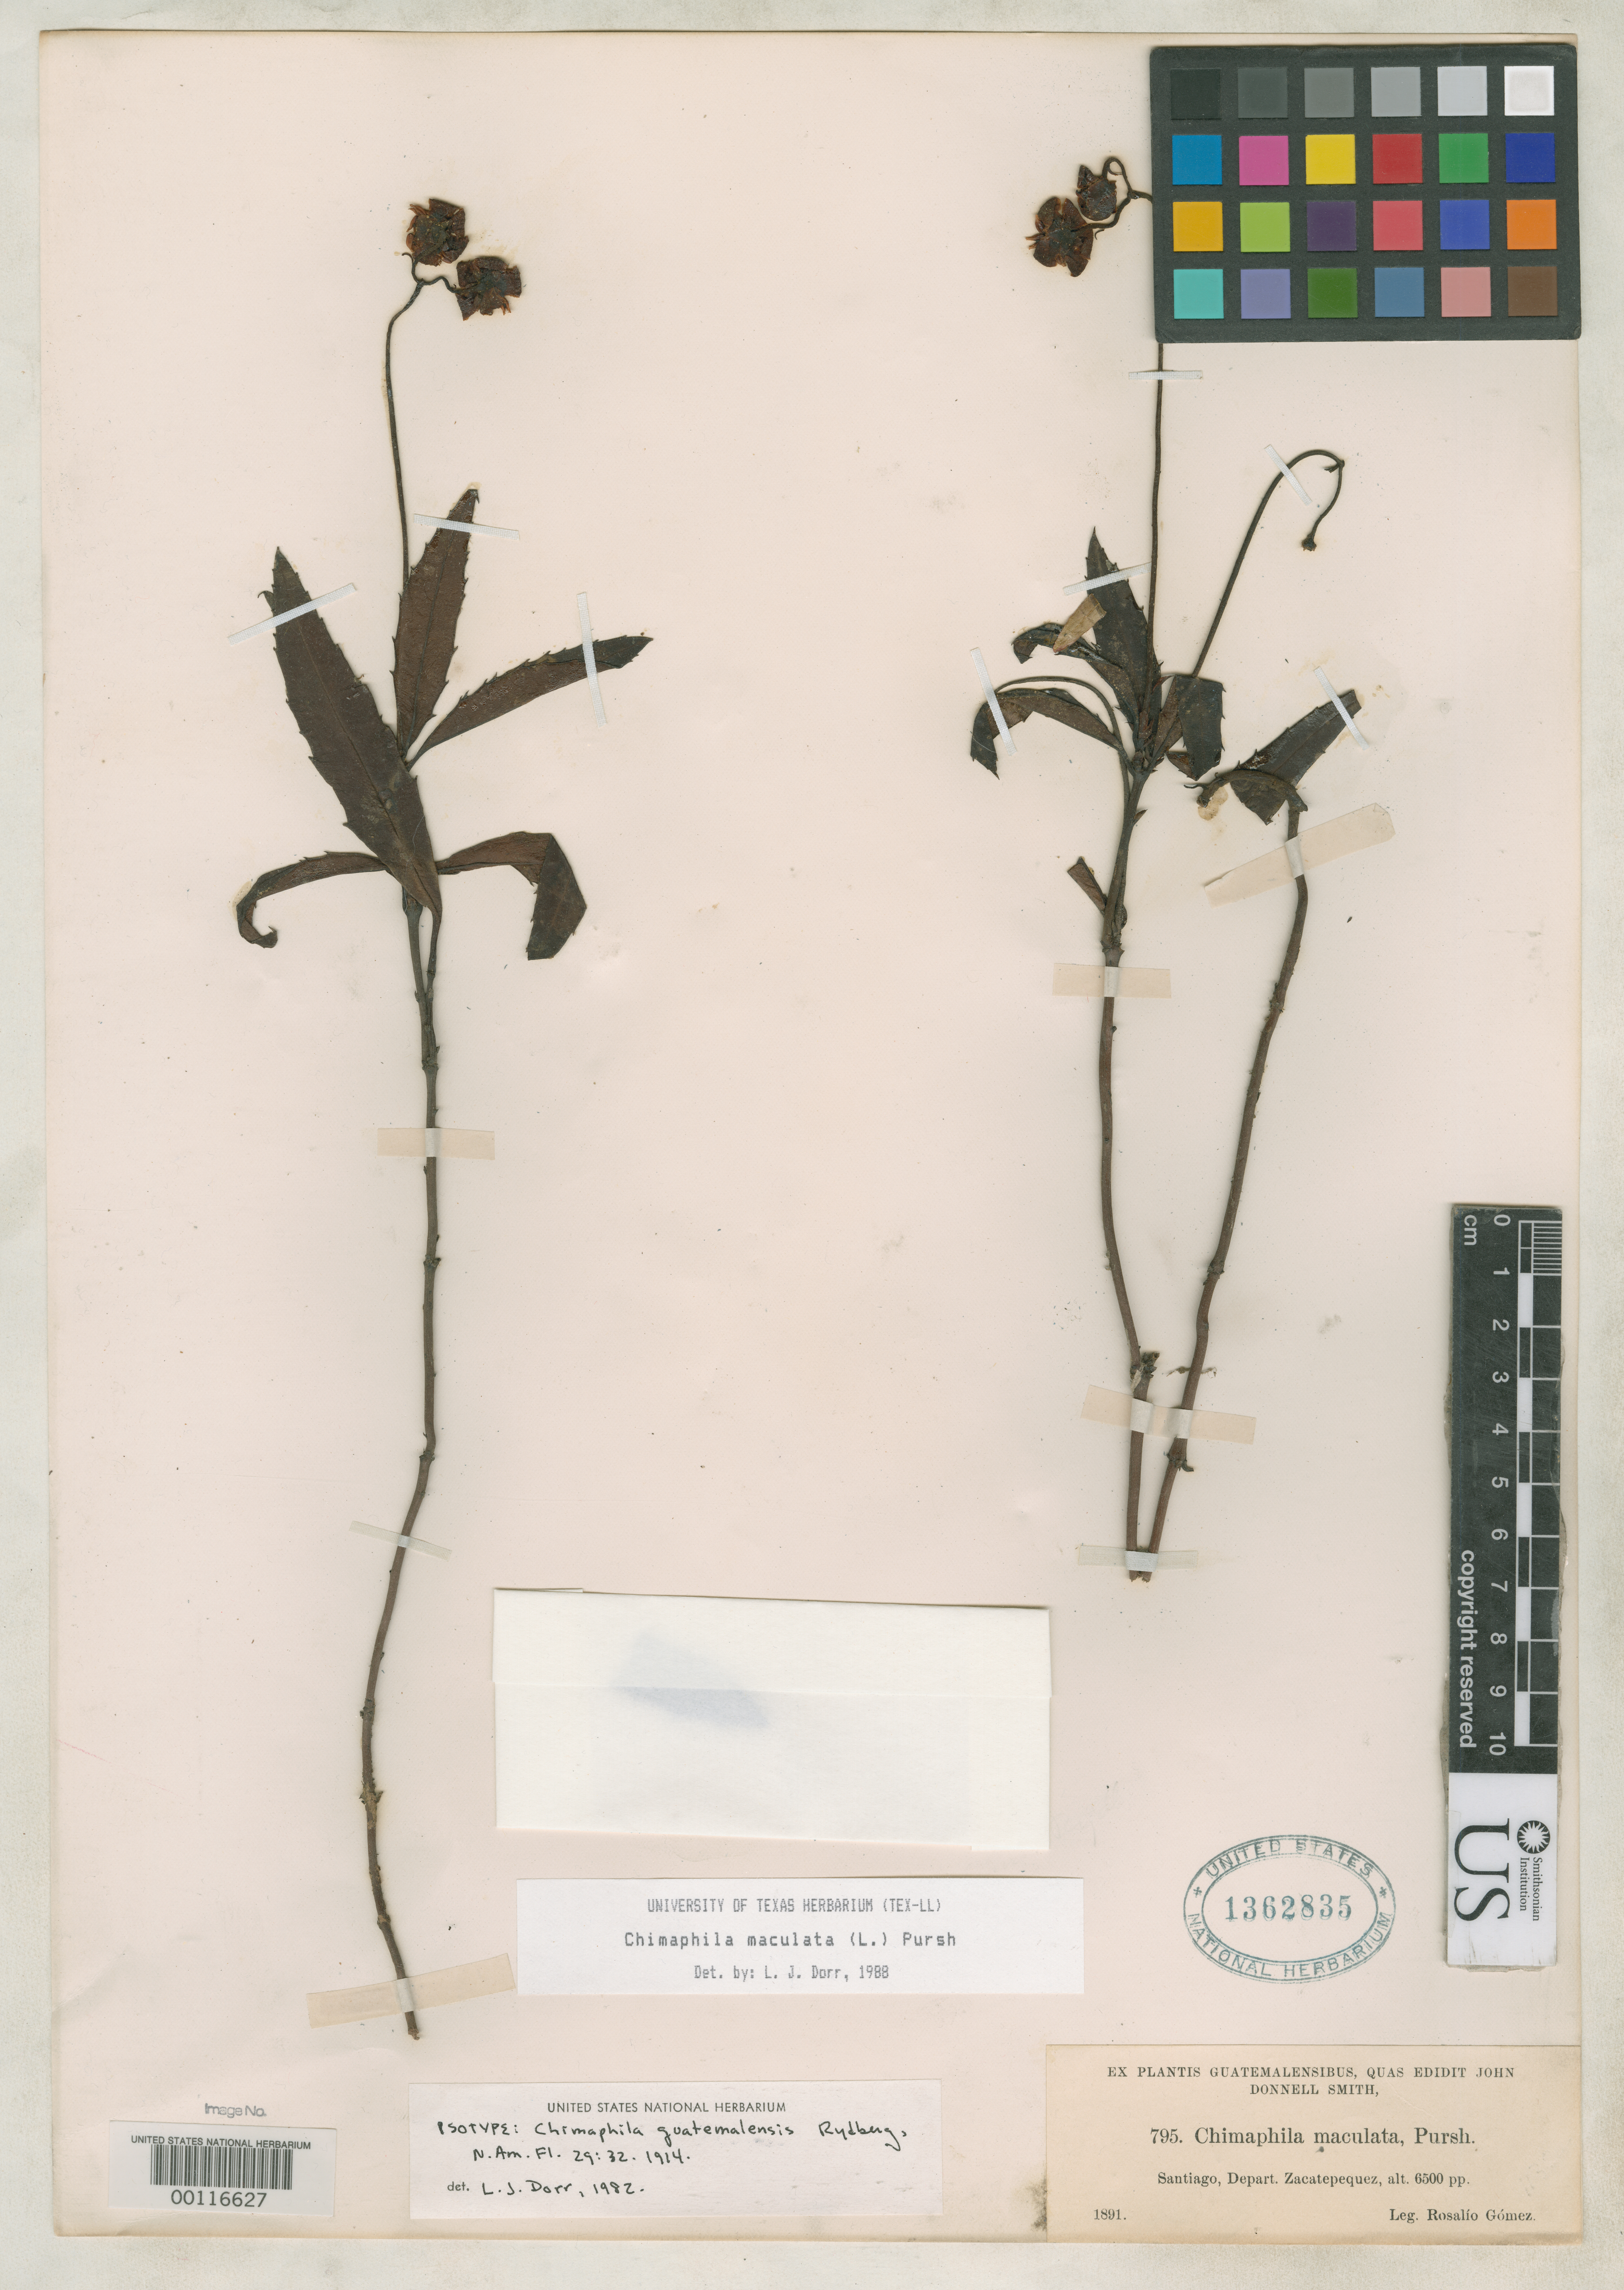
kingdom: Plantae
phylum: Tracheophyta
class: Magnoliopsida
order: Ericales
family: Ericaceae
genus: Chimaphila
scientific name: Chimaphila guatemalensis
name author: Rydb.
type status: Isotype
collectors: R. Gómez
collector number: J.D.S. 795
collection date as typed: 1891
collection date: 1891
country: Guatemala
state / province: Sacatepéquez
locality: Santiago.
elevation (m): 1981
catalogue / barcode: US 1362835